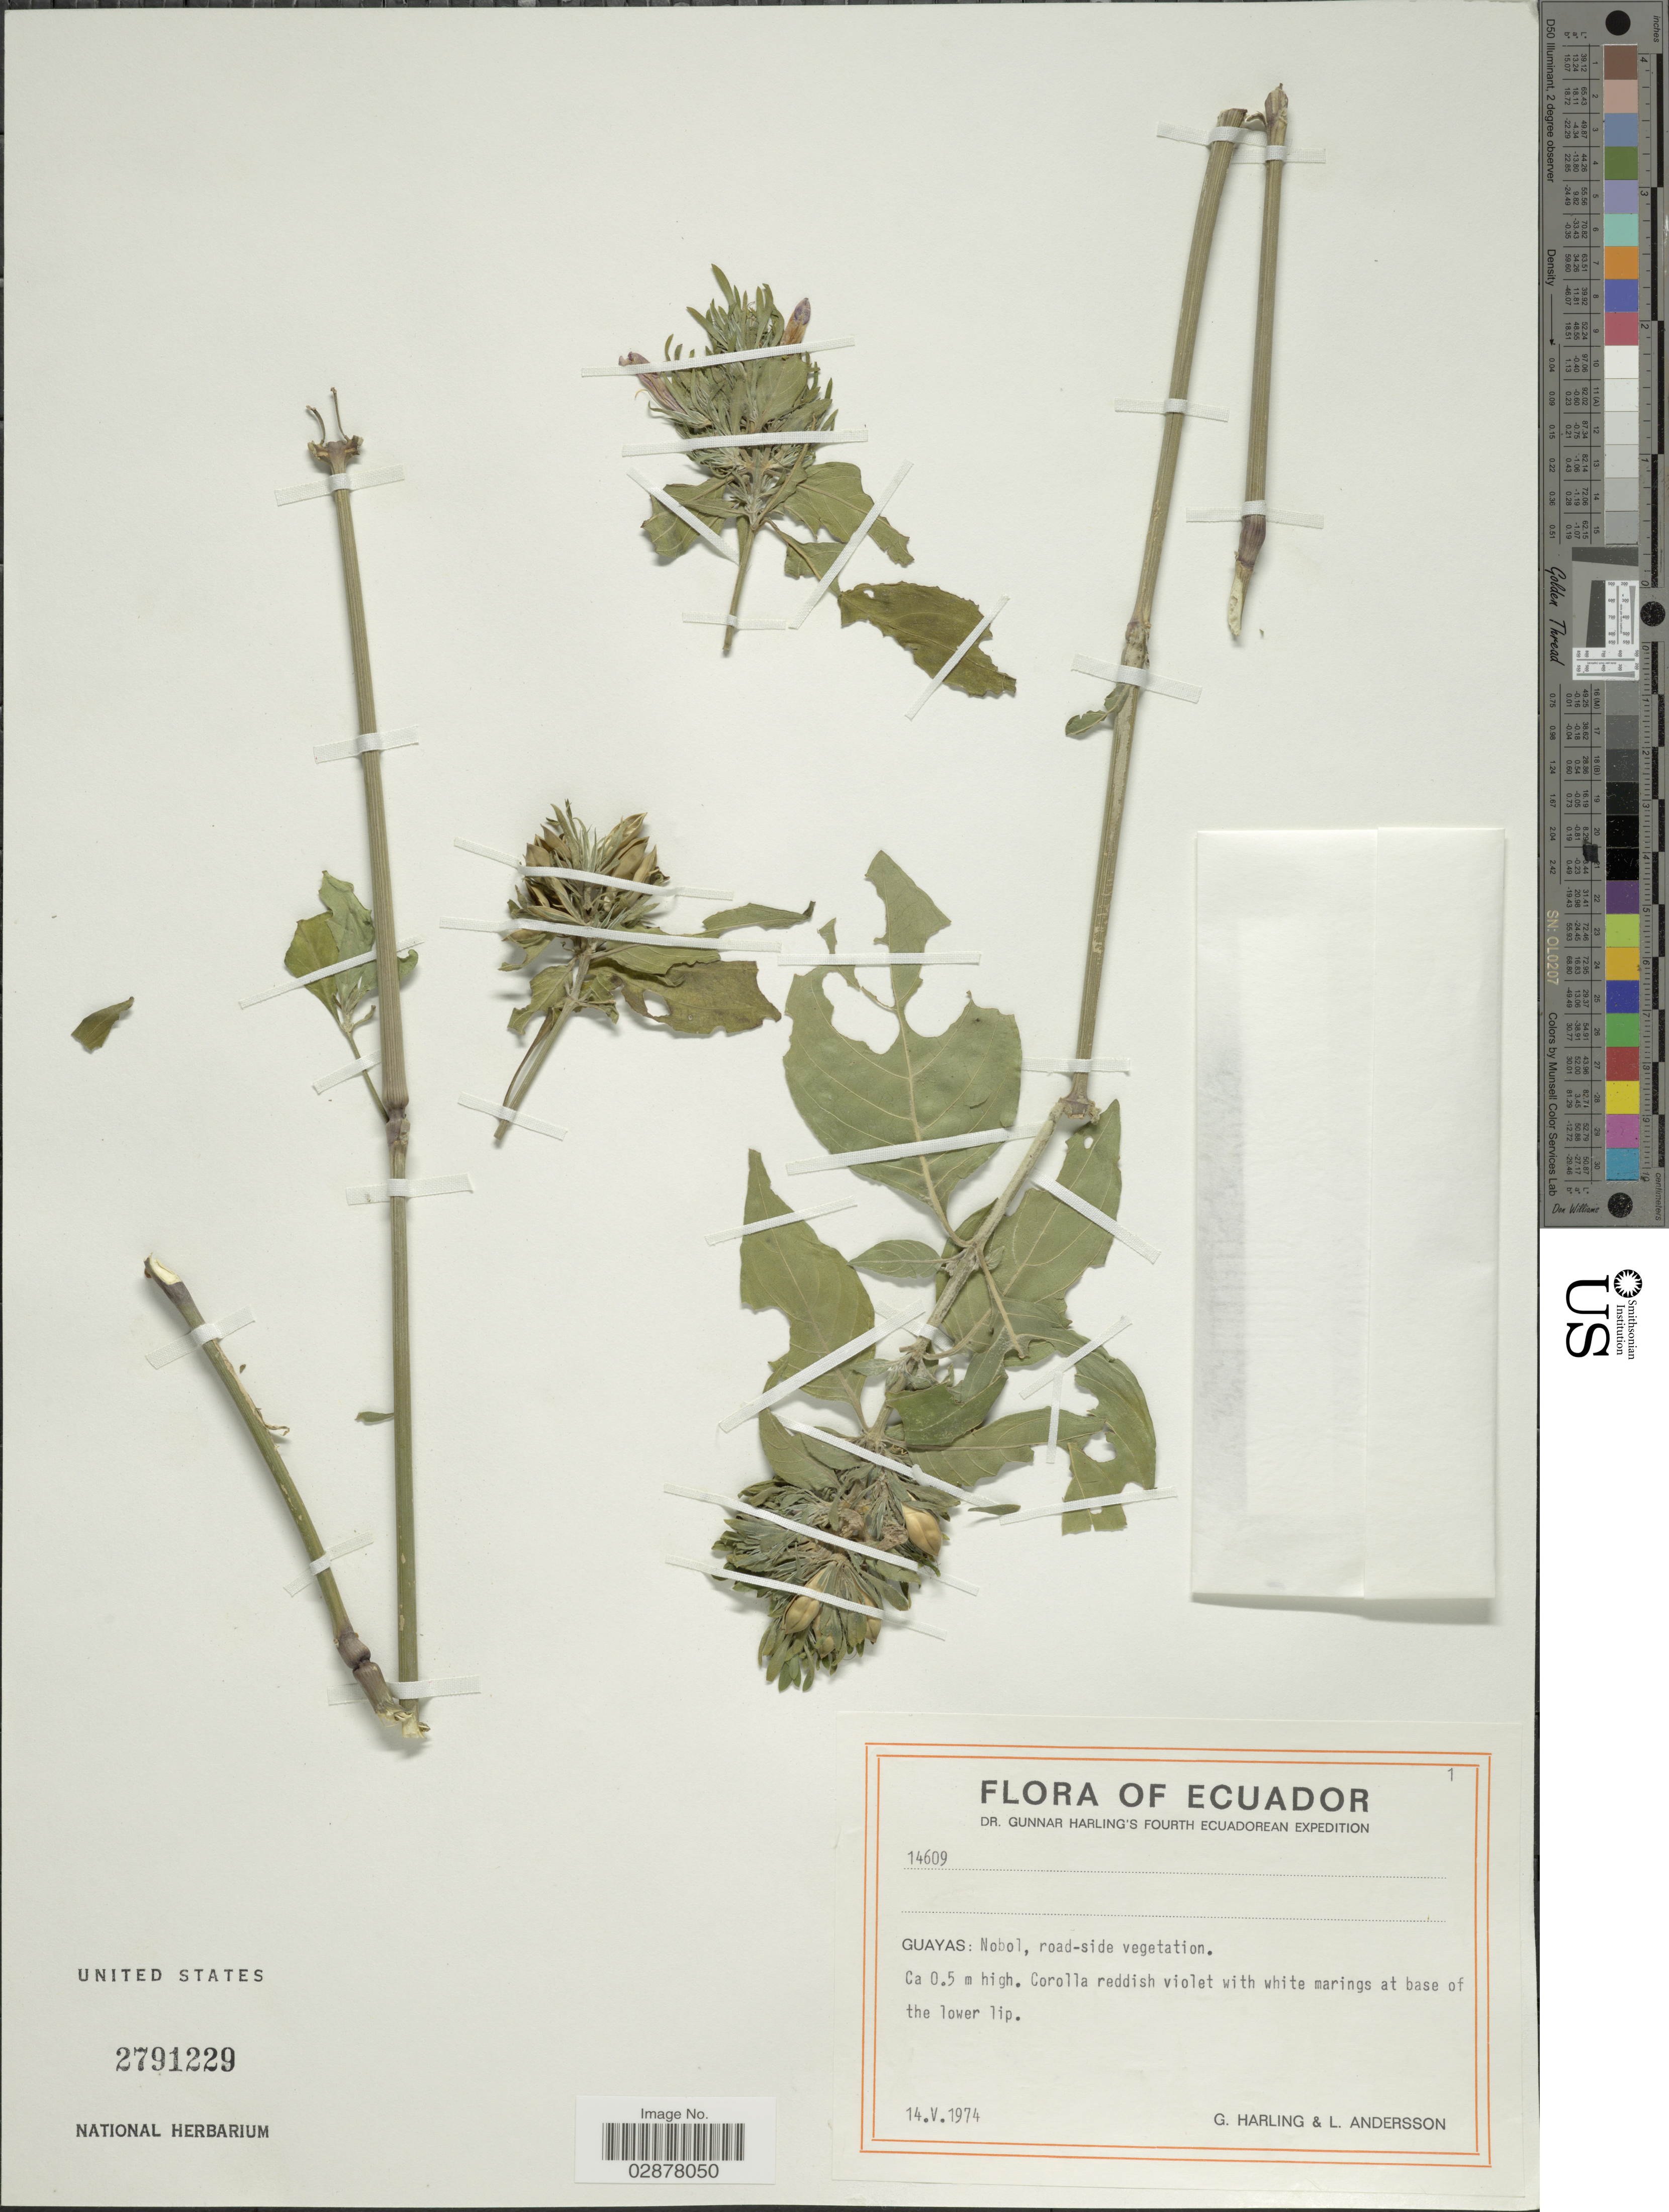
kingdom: Plantae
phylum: Tracheophyta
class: Magnoliopsida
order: Lamiales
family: Acanthaceae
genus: Justicia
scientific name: Justicia carthaginensis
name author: Jacq.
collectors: G. Harling & L. Andersson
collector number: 14609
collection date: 1974-05-14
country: Ecuador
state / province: Guayas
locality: Nobol, road-side vegetation.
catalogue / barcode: US 2791229